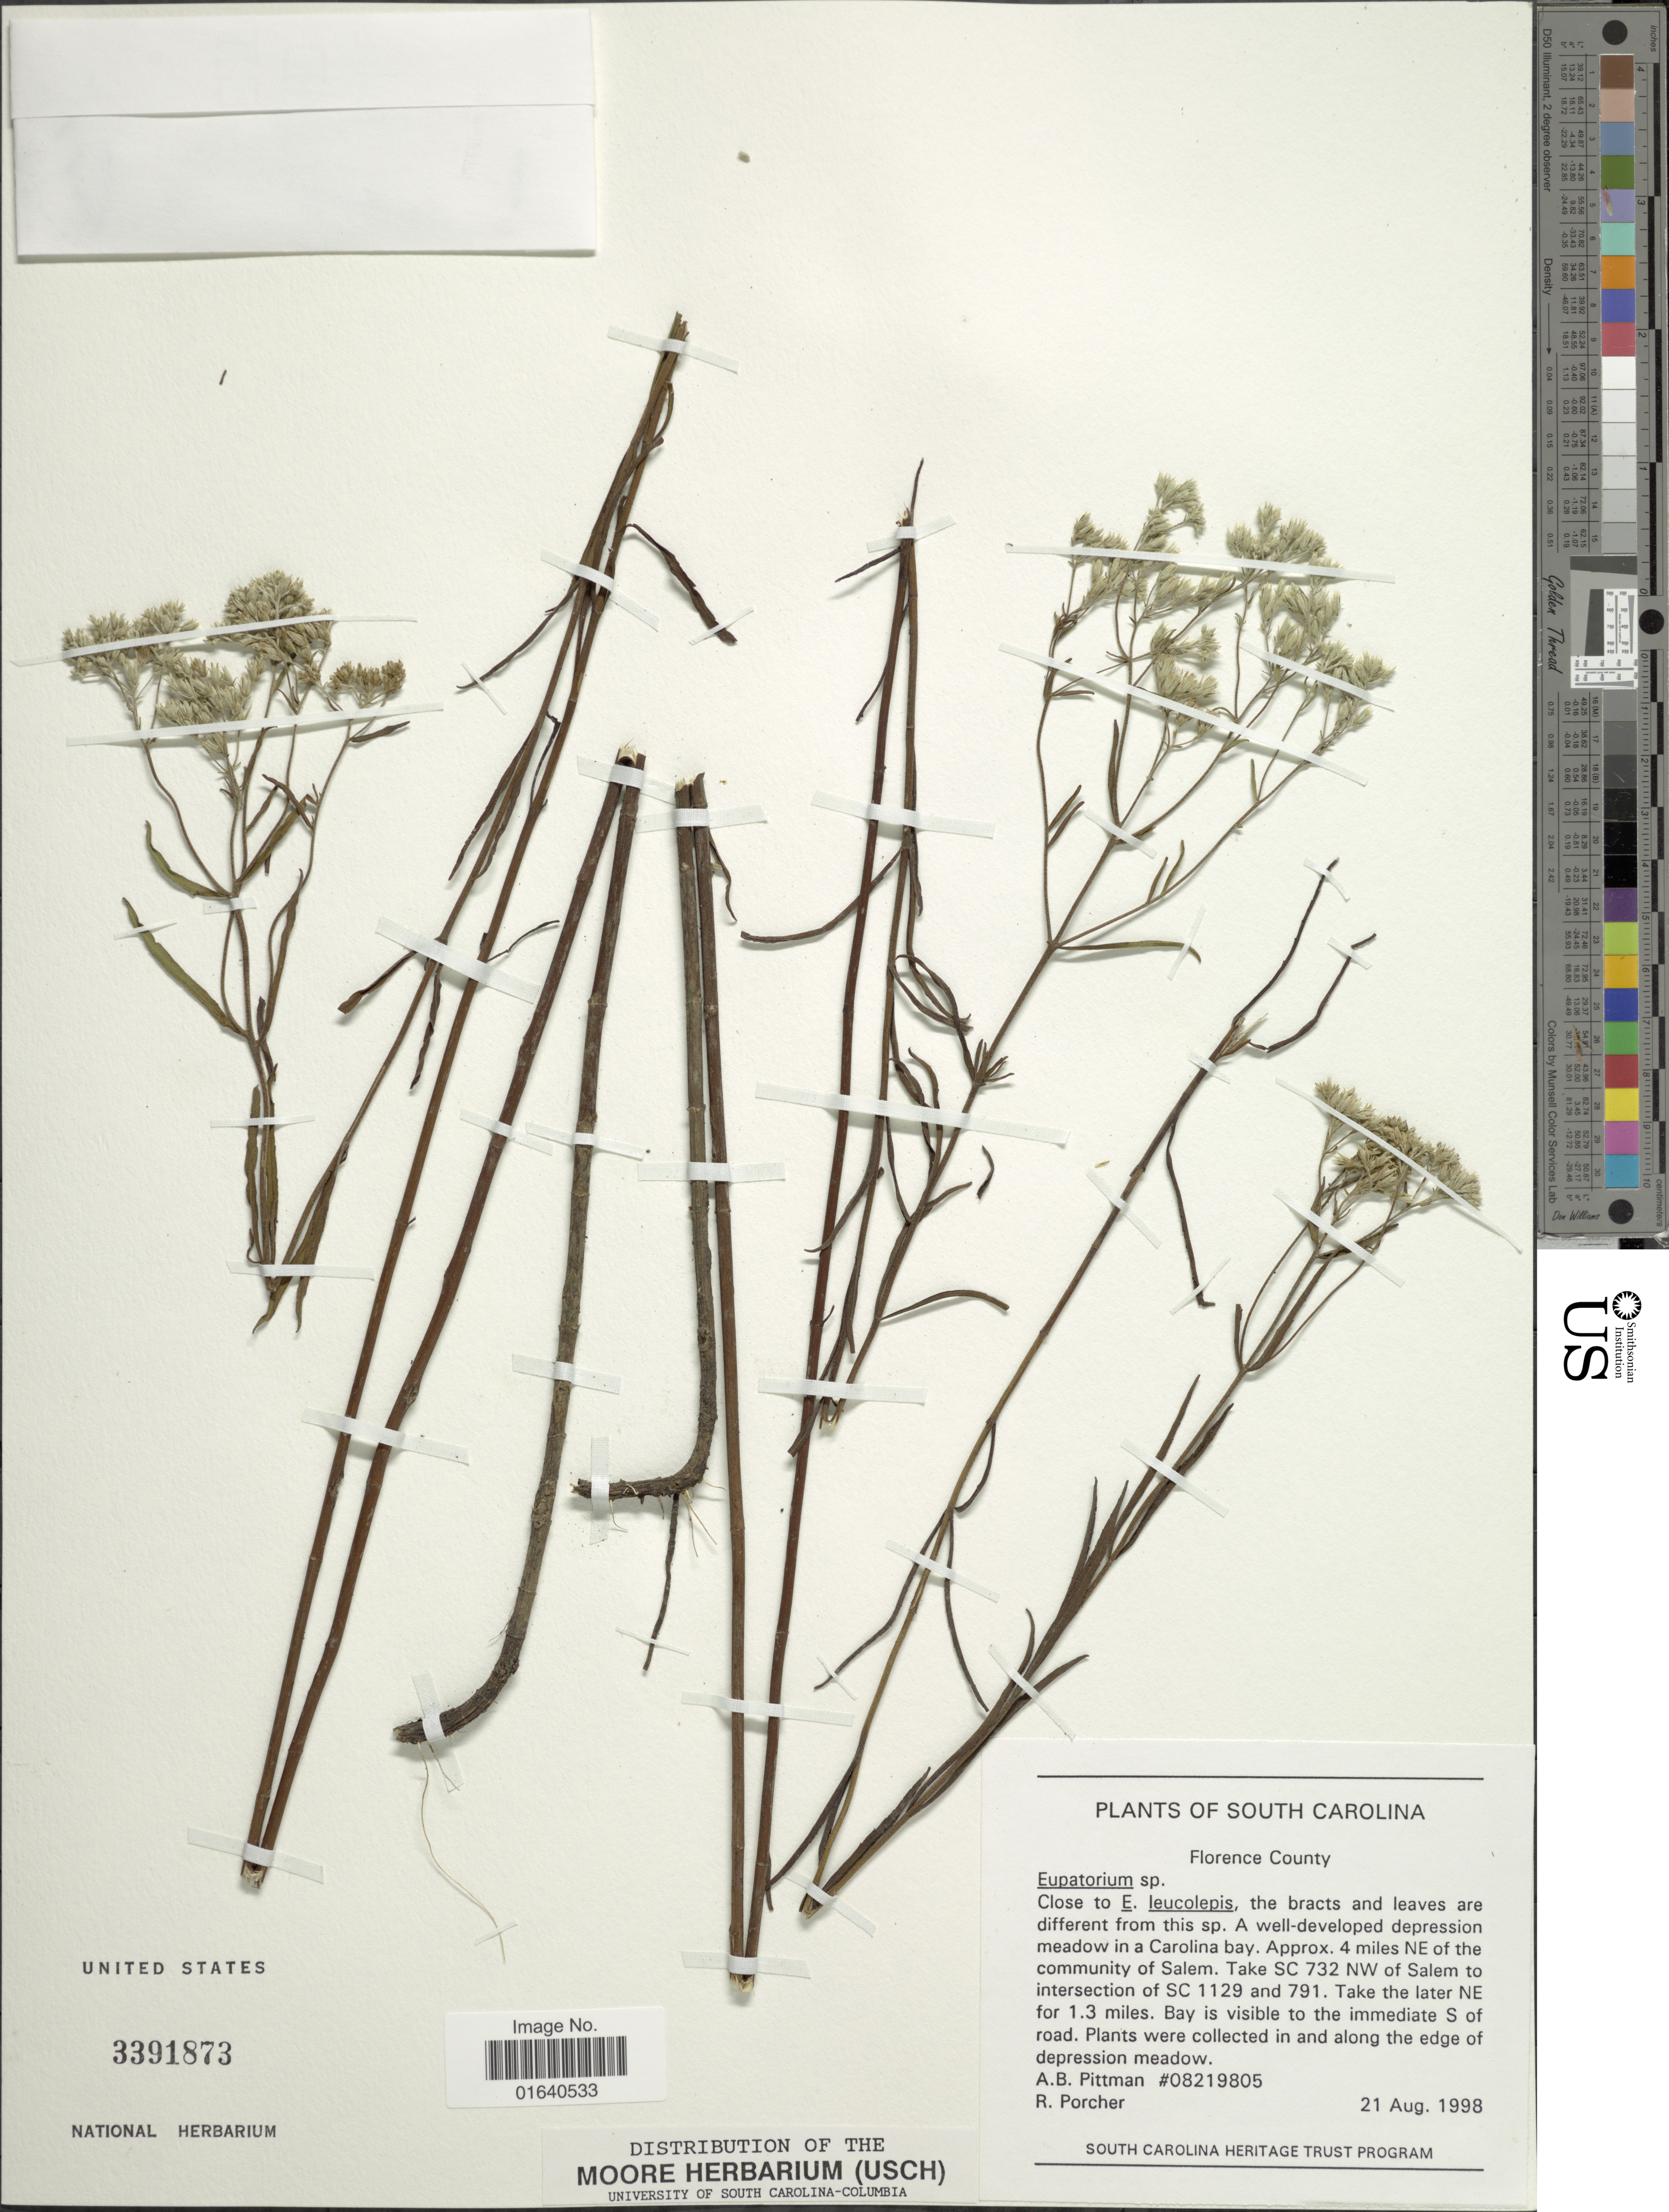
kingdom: Plantae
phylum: Tracheophyta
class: Magnoliopsida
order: Asterales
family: Asteraceae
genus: Eupatorium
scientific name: Eupatorium sp.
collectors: A. B. Pittman & R. Porcher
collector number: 08219805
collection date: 1998-08-21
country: United States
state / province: South Carolina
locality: Florence County, A well-developed depression meadow in a Carolina bay. Approx. 4 miles NE of the community of Salem. Take SC 732 NW of Salem to intersection of SC 1129 and 791. Take the later NE for 1.3 miles. Bay is vissible to the immediate S of road. Plants were collected in and along the edge of depresion meadow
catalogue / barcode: US 3391873